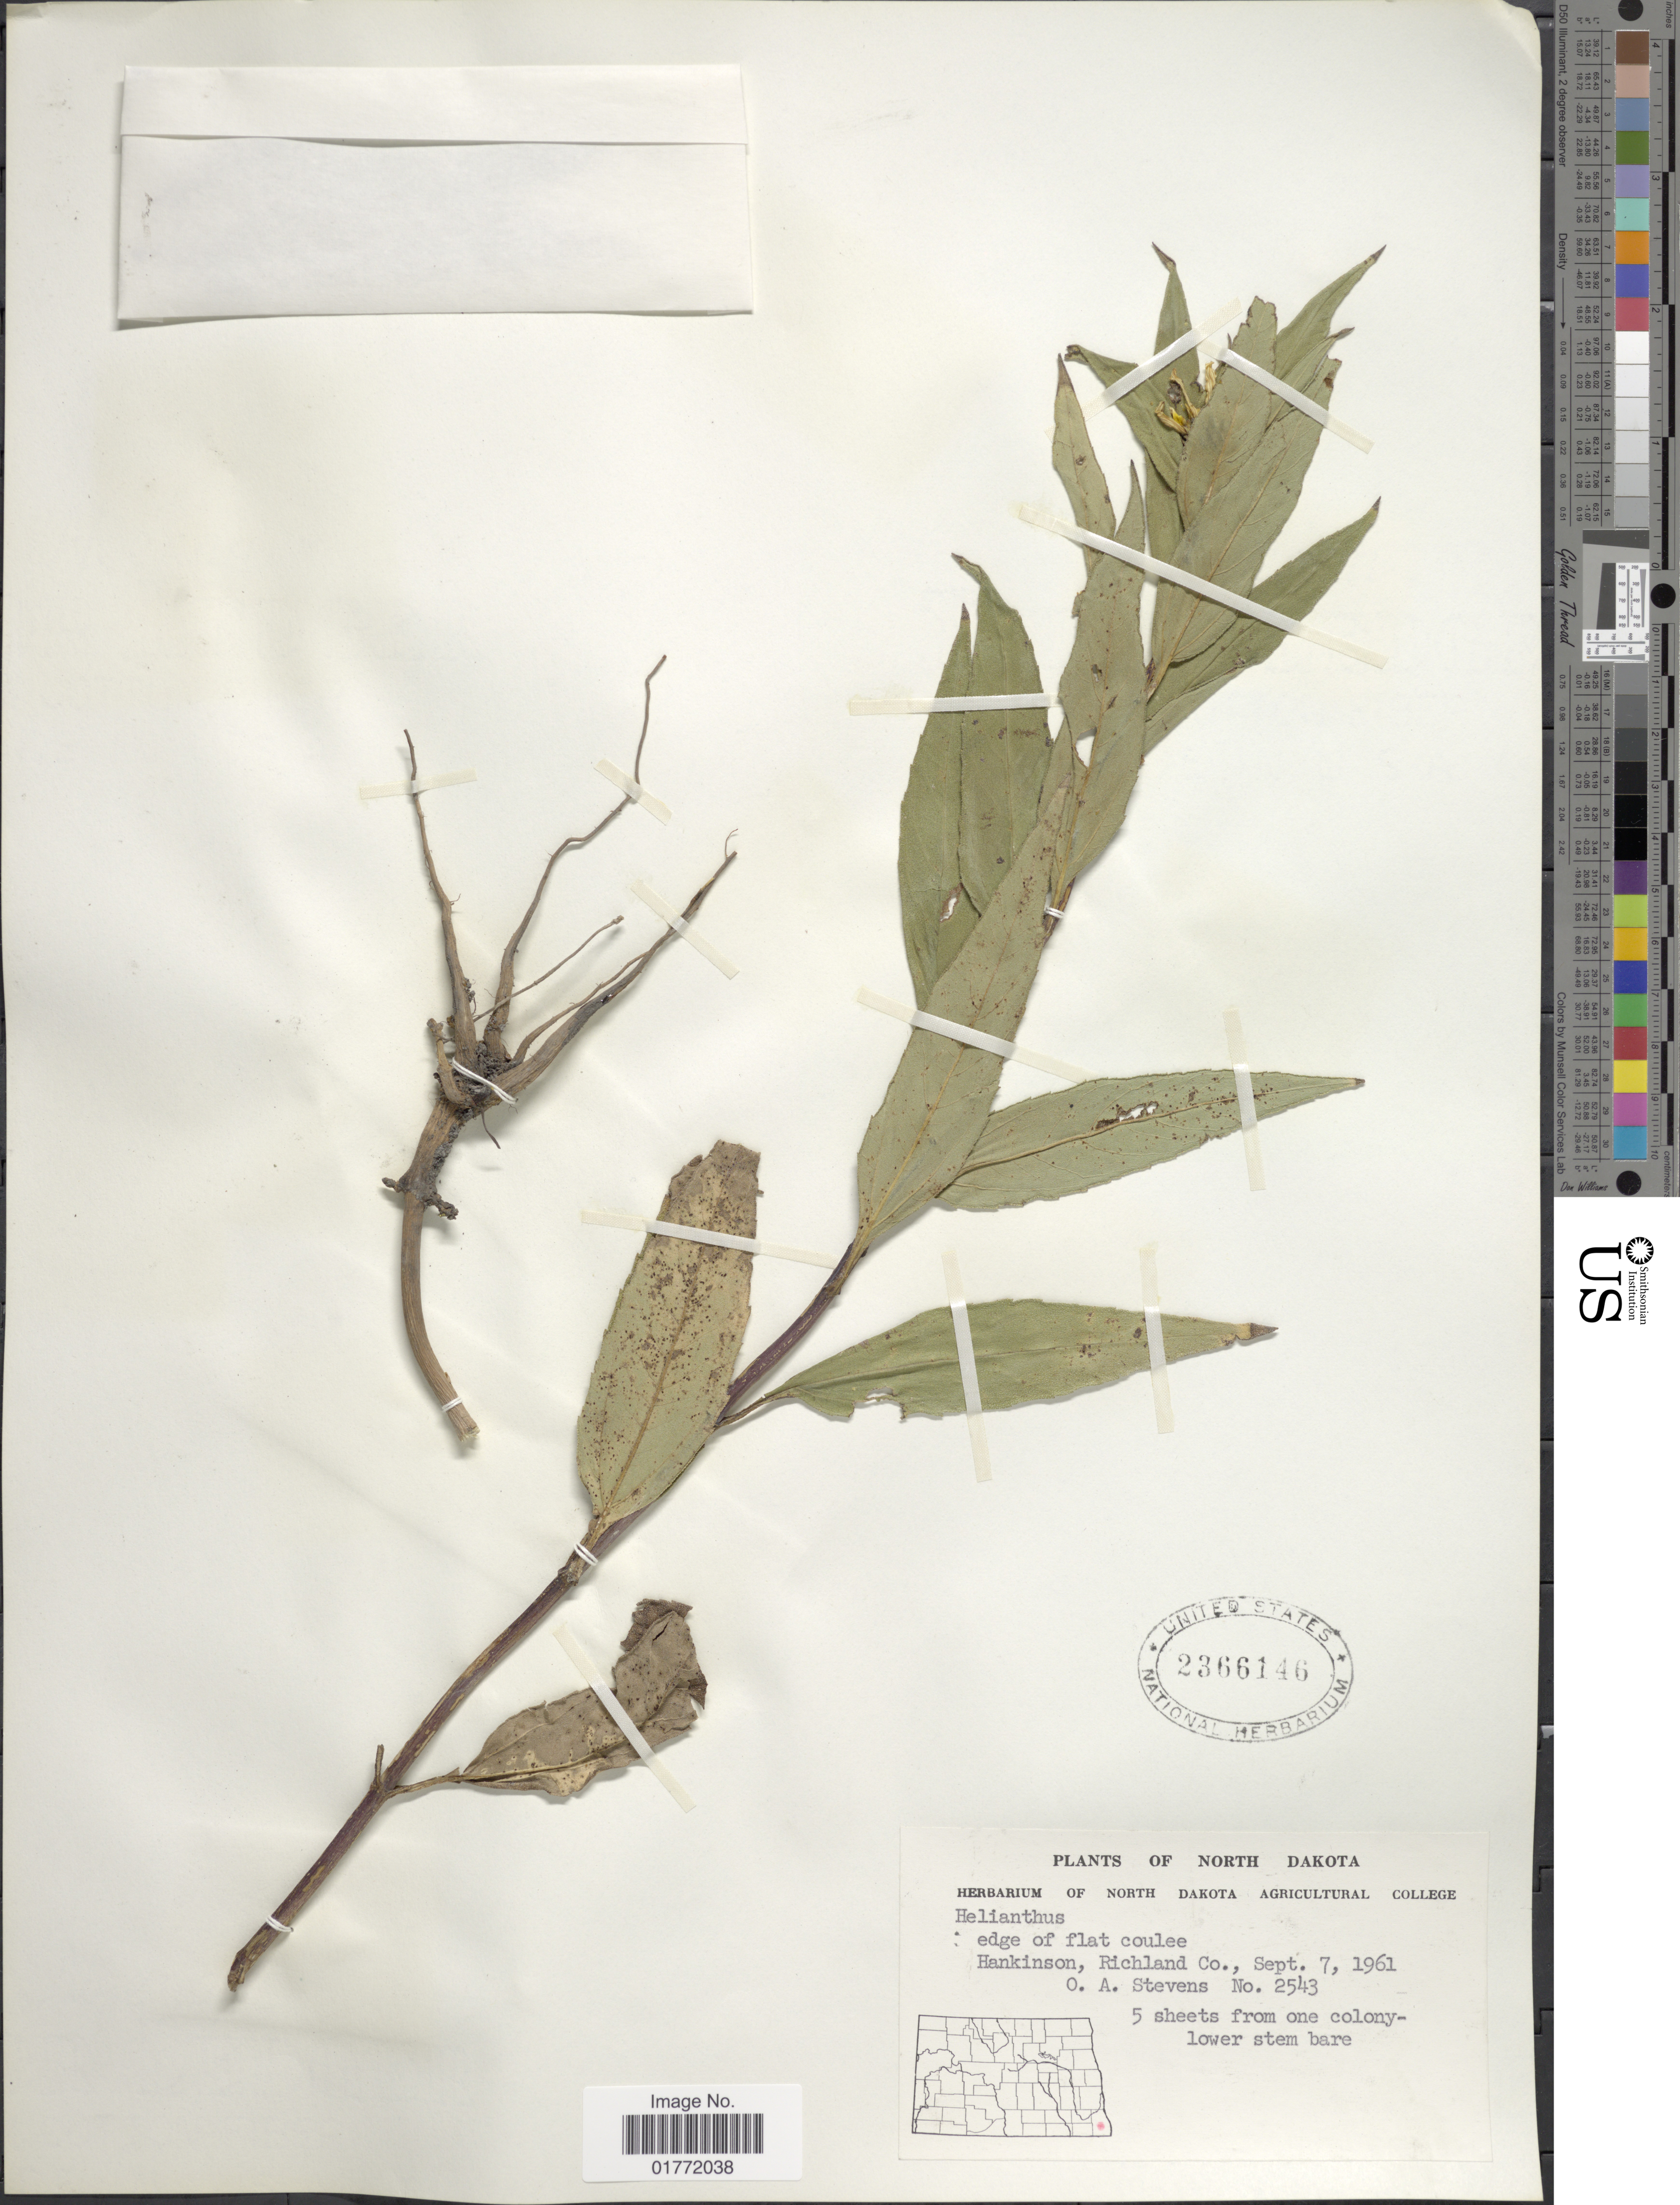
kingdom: Plantae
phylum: Tracheophyta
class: Magnoliopsida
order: Asterales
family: Asteraceae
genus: Helianthus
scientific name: Helianthus sp.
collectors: O. A. Stevens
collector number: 2543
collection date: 1961-09-07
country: United States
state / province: North Dakota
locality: Hankinson, Richland Co.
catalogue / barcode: US 2366146